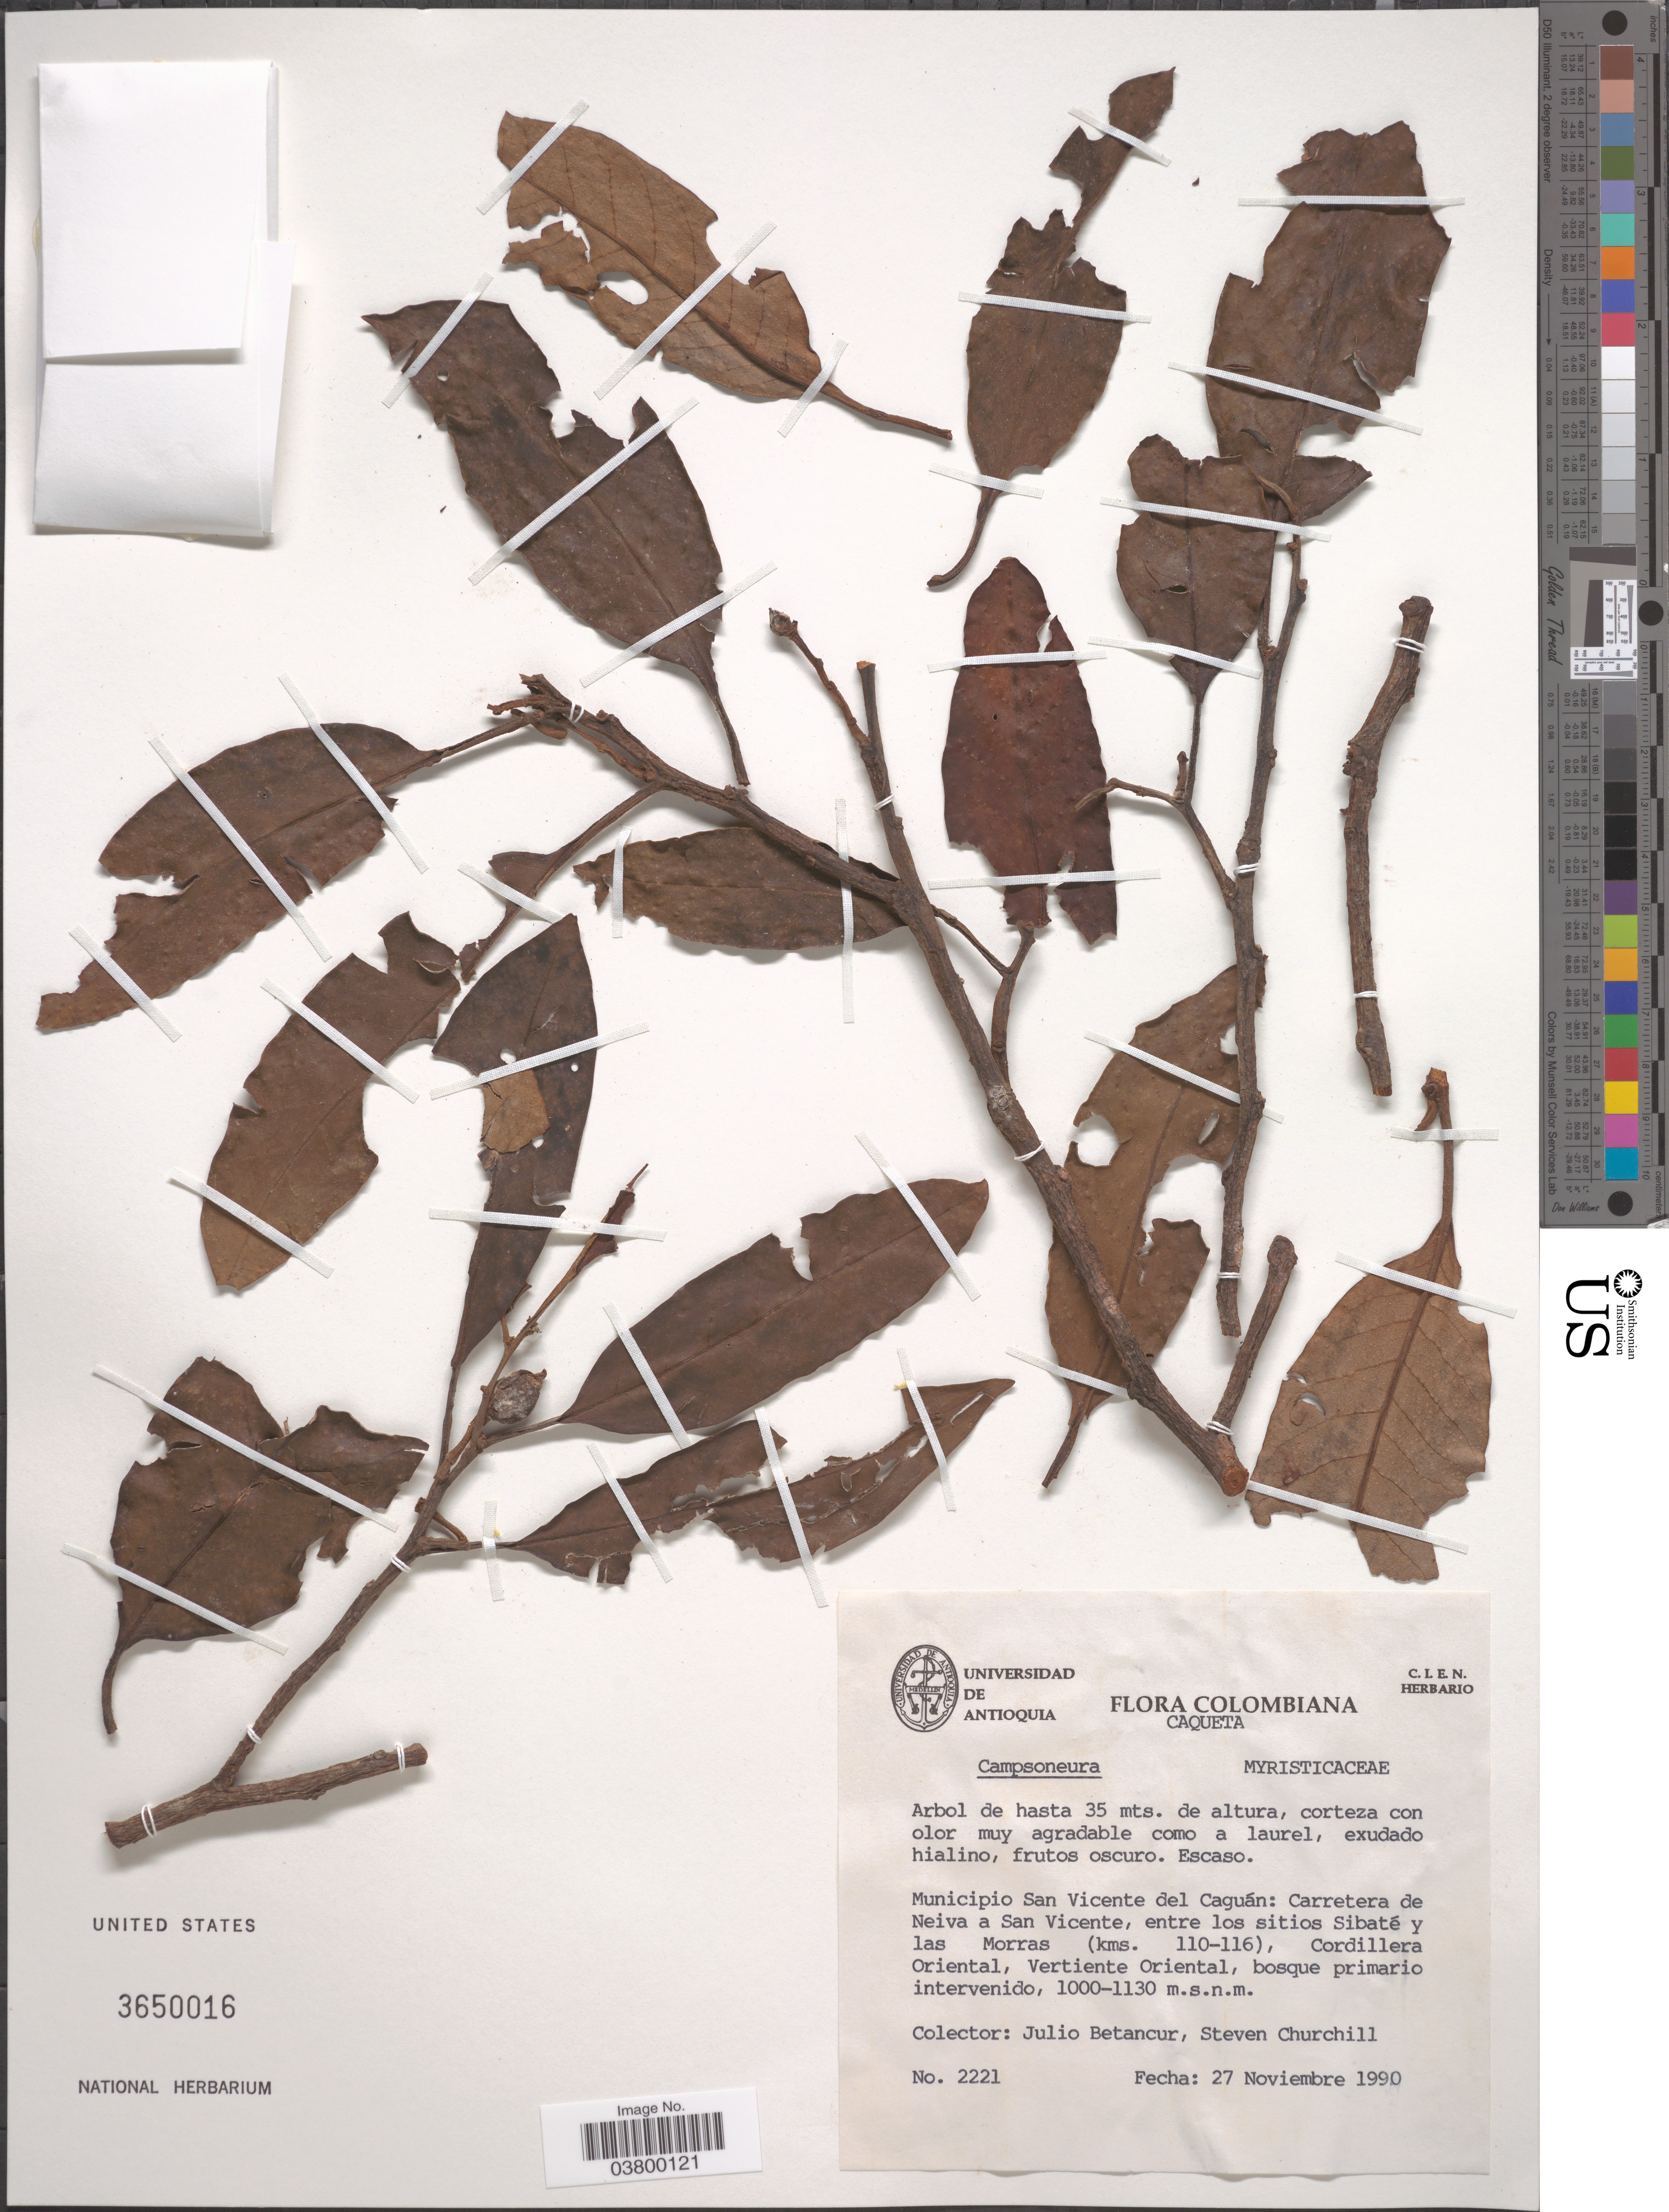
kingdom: Plantae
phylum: Tracheophyta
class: Magnoliopsida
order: Magnoliales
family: Myristicaceae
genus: Compsoneura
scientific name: Compsoneura sp.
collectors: J. Betancur & S. Churchill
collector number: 2221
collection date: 1990-11-27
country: Colombia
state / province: Caquetá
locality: Municipio San Vicente del Caguán: Carretera de Neiva a San Vicente, entre los sitios Sibaté y las Morras (kms. 110-116), Cordillera Oriental, Vertiente Oriental.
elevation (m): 1000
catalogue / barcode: US 3650016